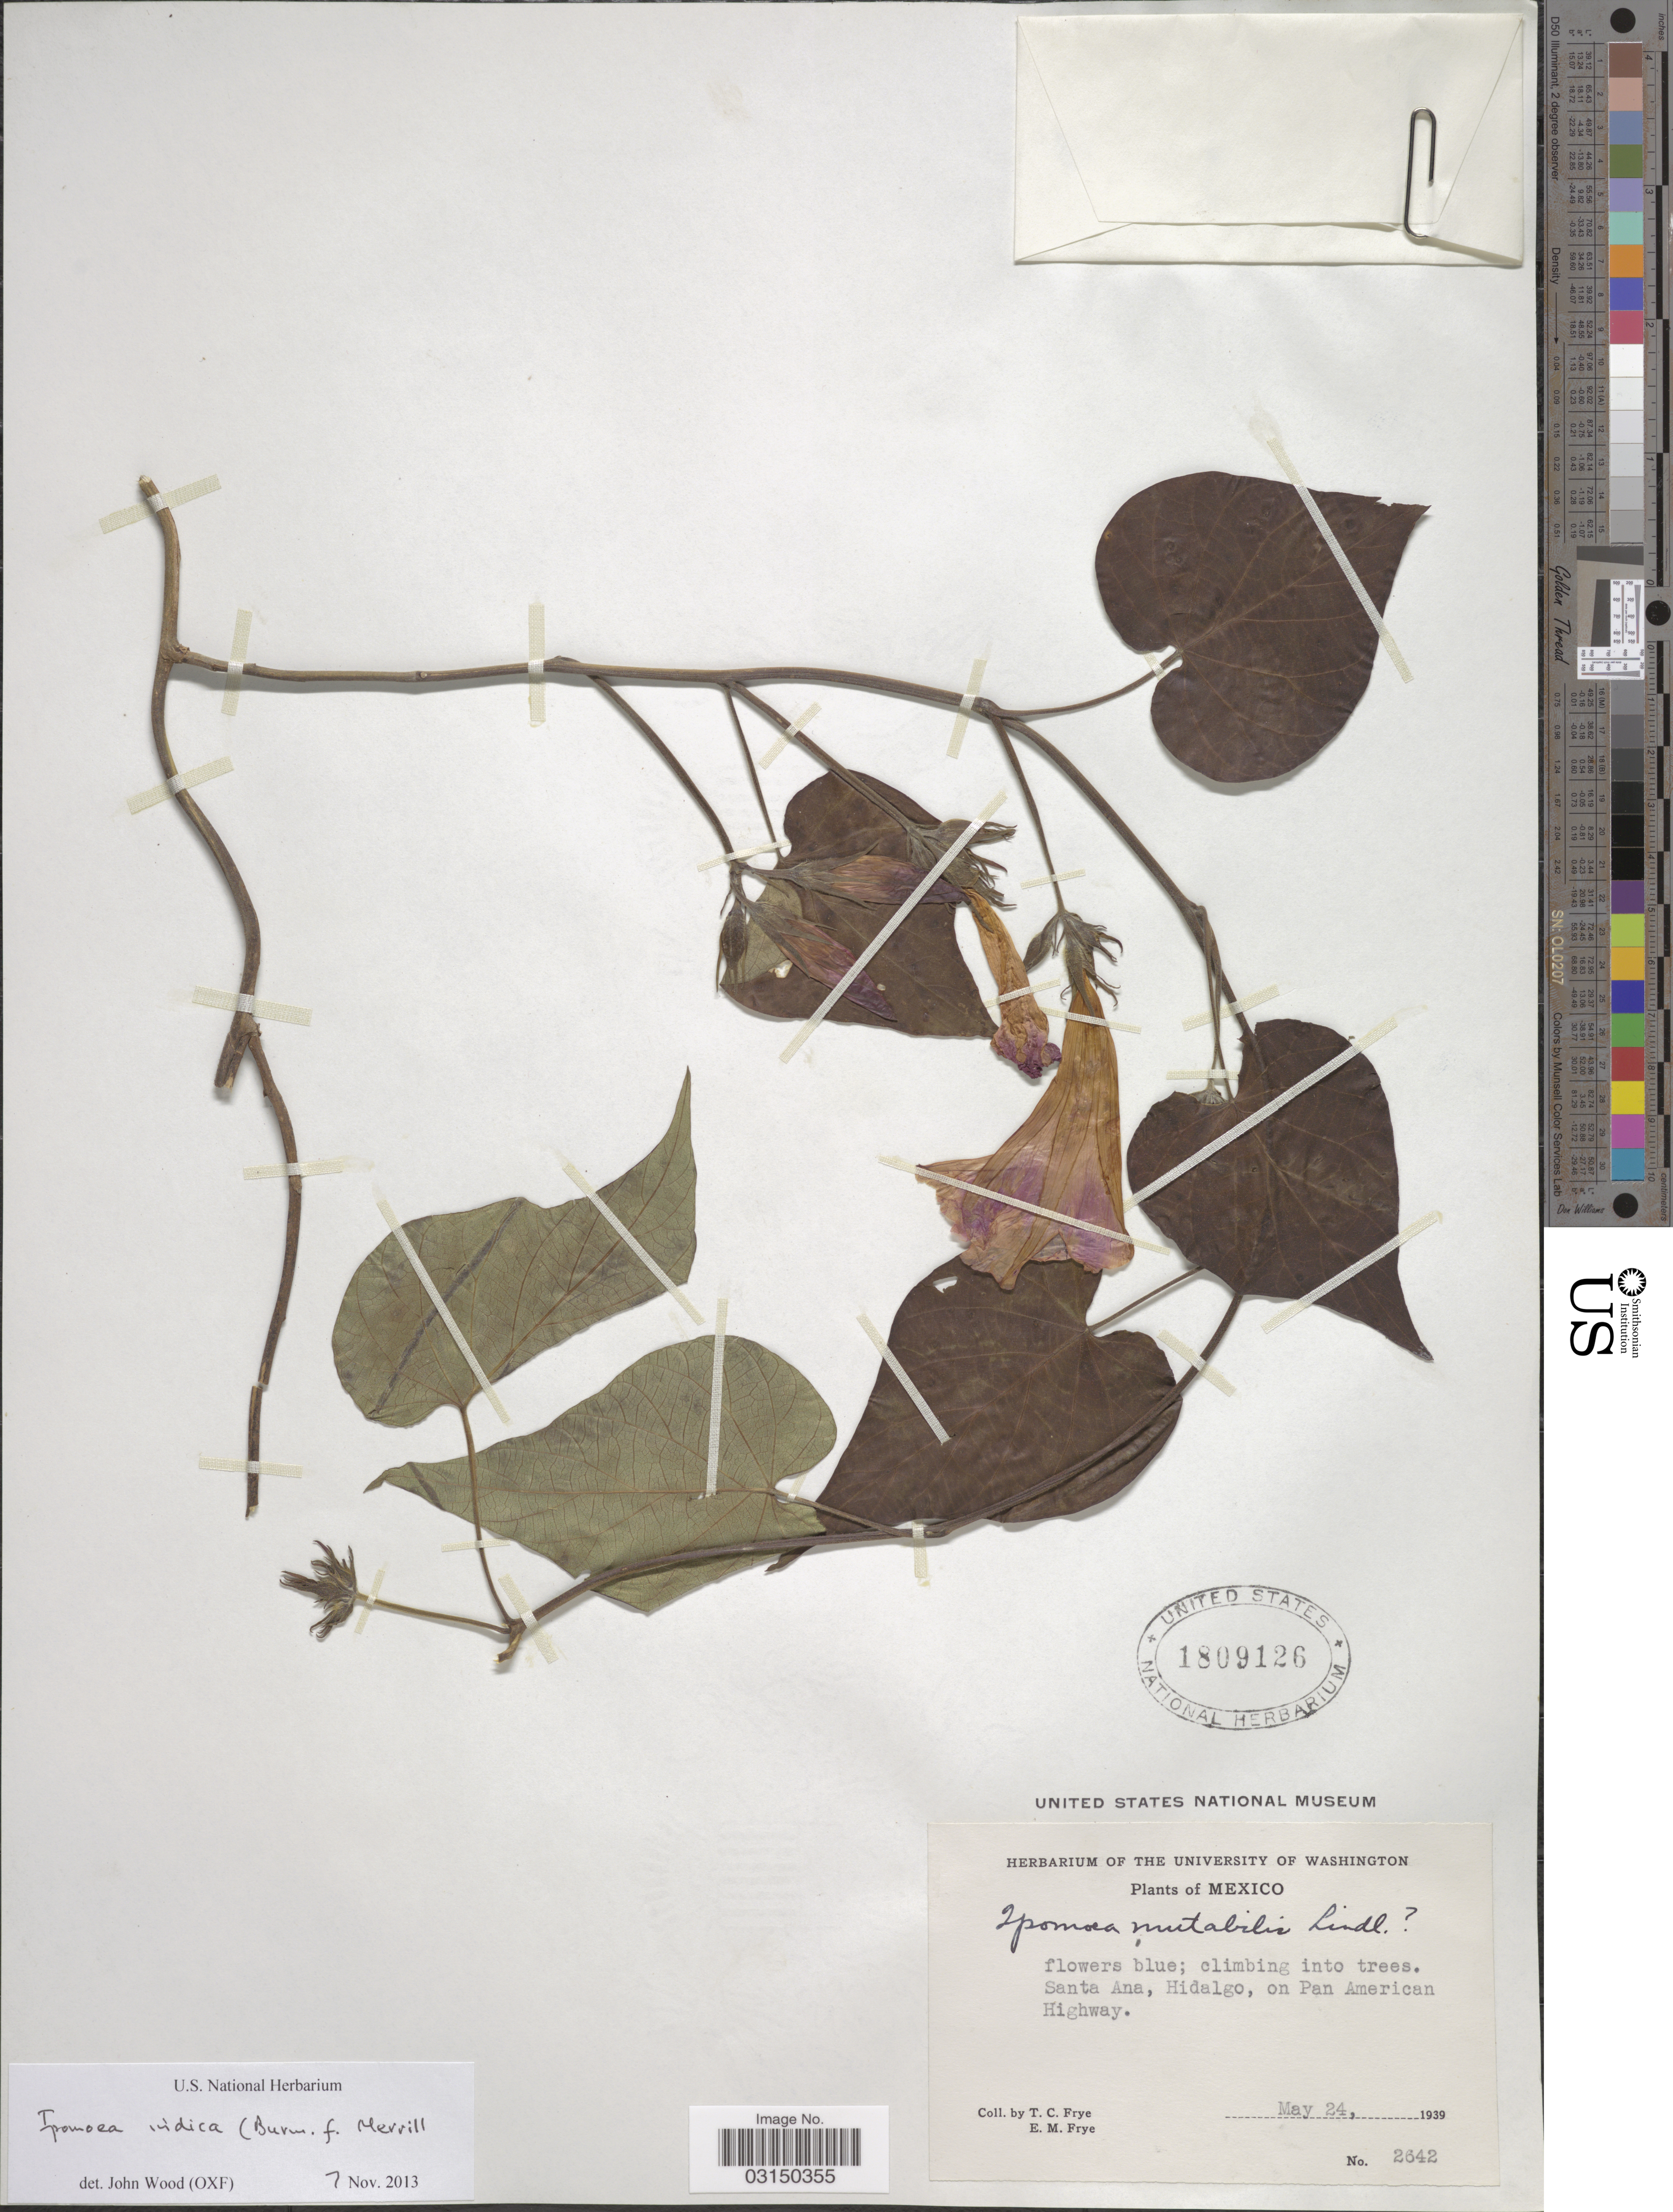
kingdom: Plantae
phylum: Tracheophyta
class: Magnoliopsida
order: Solanales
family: Convolvulaceae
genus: Ipomoea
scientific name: Ipomoea indica (Burm.) Merr. var. indica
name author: (Burm.) Merr.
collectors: T. C. Frye & E. Frye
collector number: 2642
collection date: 1939-05-24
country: Mexico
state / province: Hidalgo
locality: Santa Ana, Hidalgo, on Pan American Highway.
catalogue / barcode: US 1809126